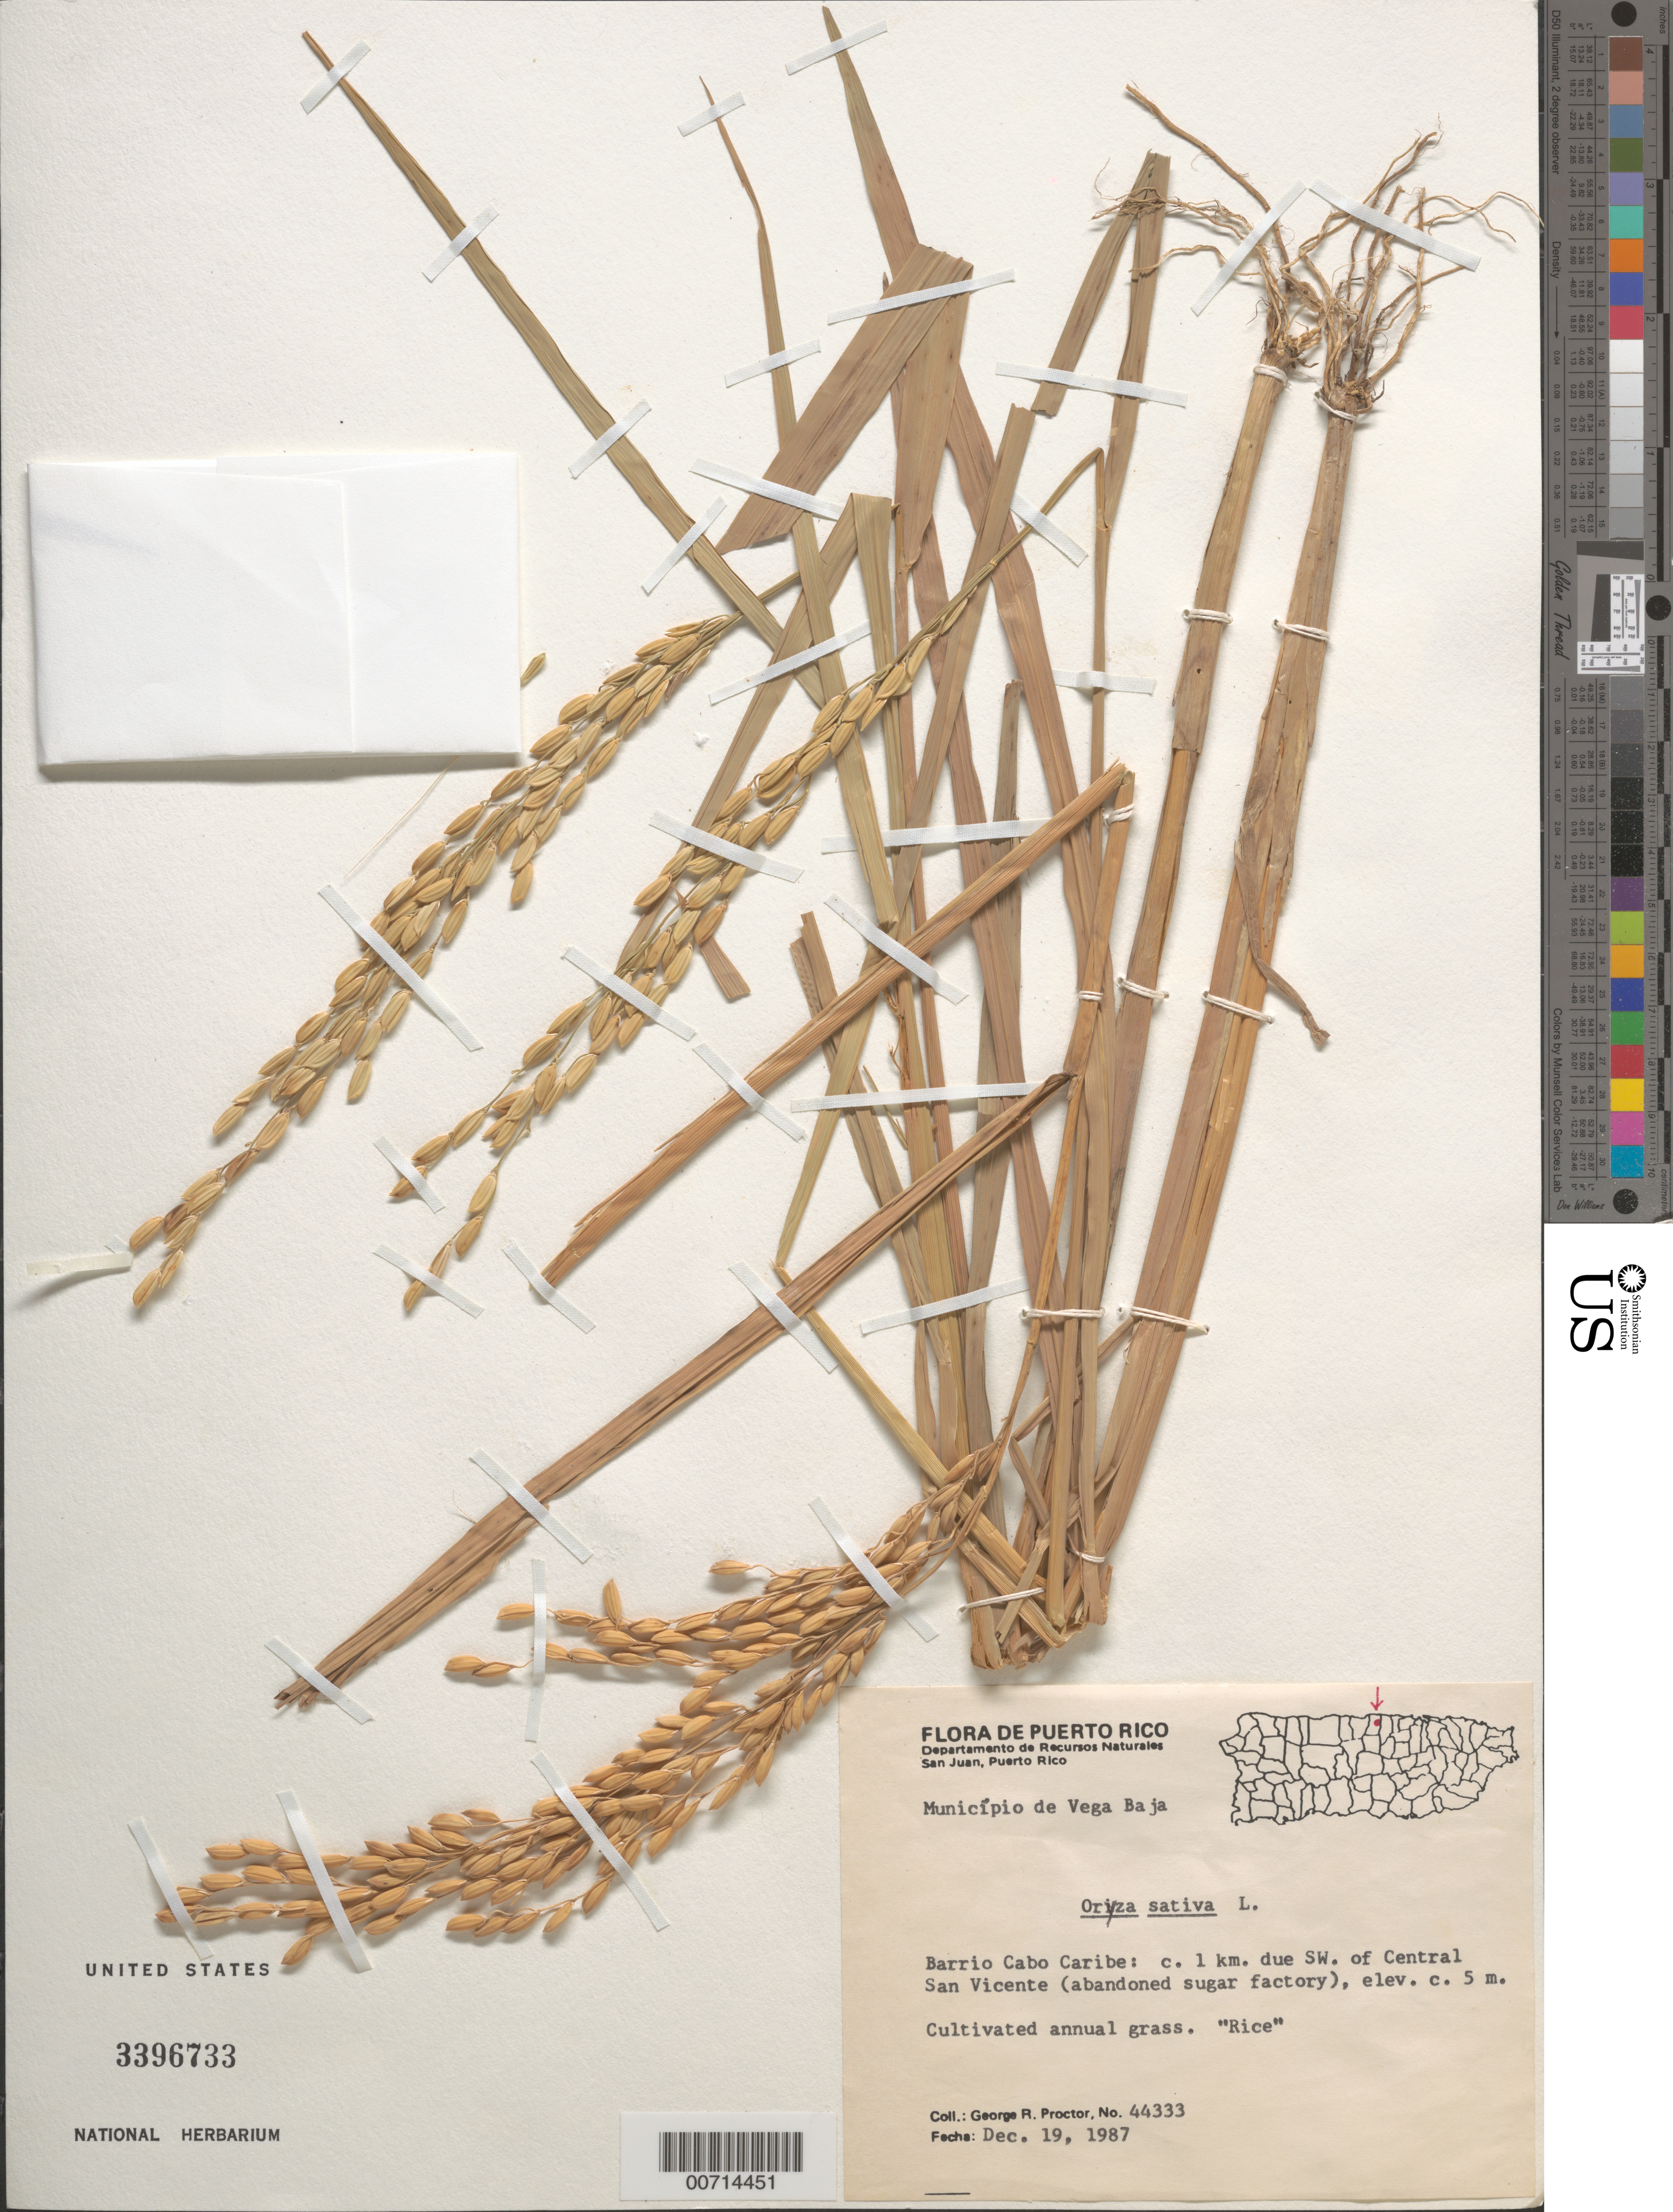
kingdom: Plantae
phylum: Tracheophyta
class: Liliopsida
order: Poales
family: Poaceae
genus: Oryza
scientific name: Oryza sativa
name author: L.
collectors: G. R. Proctor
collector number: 44333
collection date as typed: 19 Dec 1987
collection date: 1987-12-19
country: Puerto Rico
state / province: Vega Baja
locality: Vega Baja, Barrio Cabo Caribe: c. 1 km due SW of Central San Vicente (abandoned sugar factory)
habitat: Cultivated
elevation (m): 5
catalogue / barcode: US 3396733